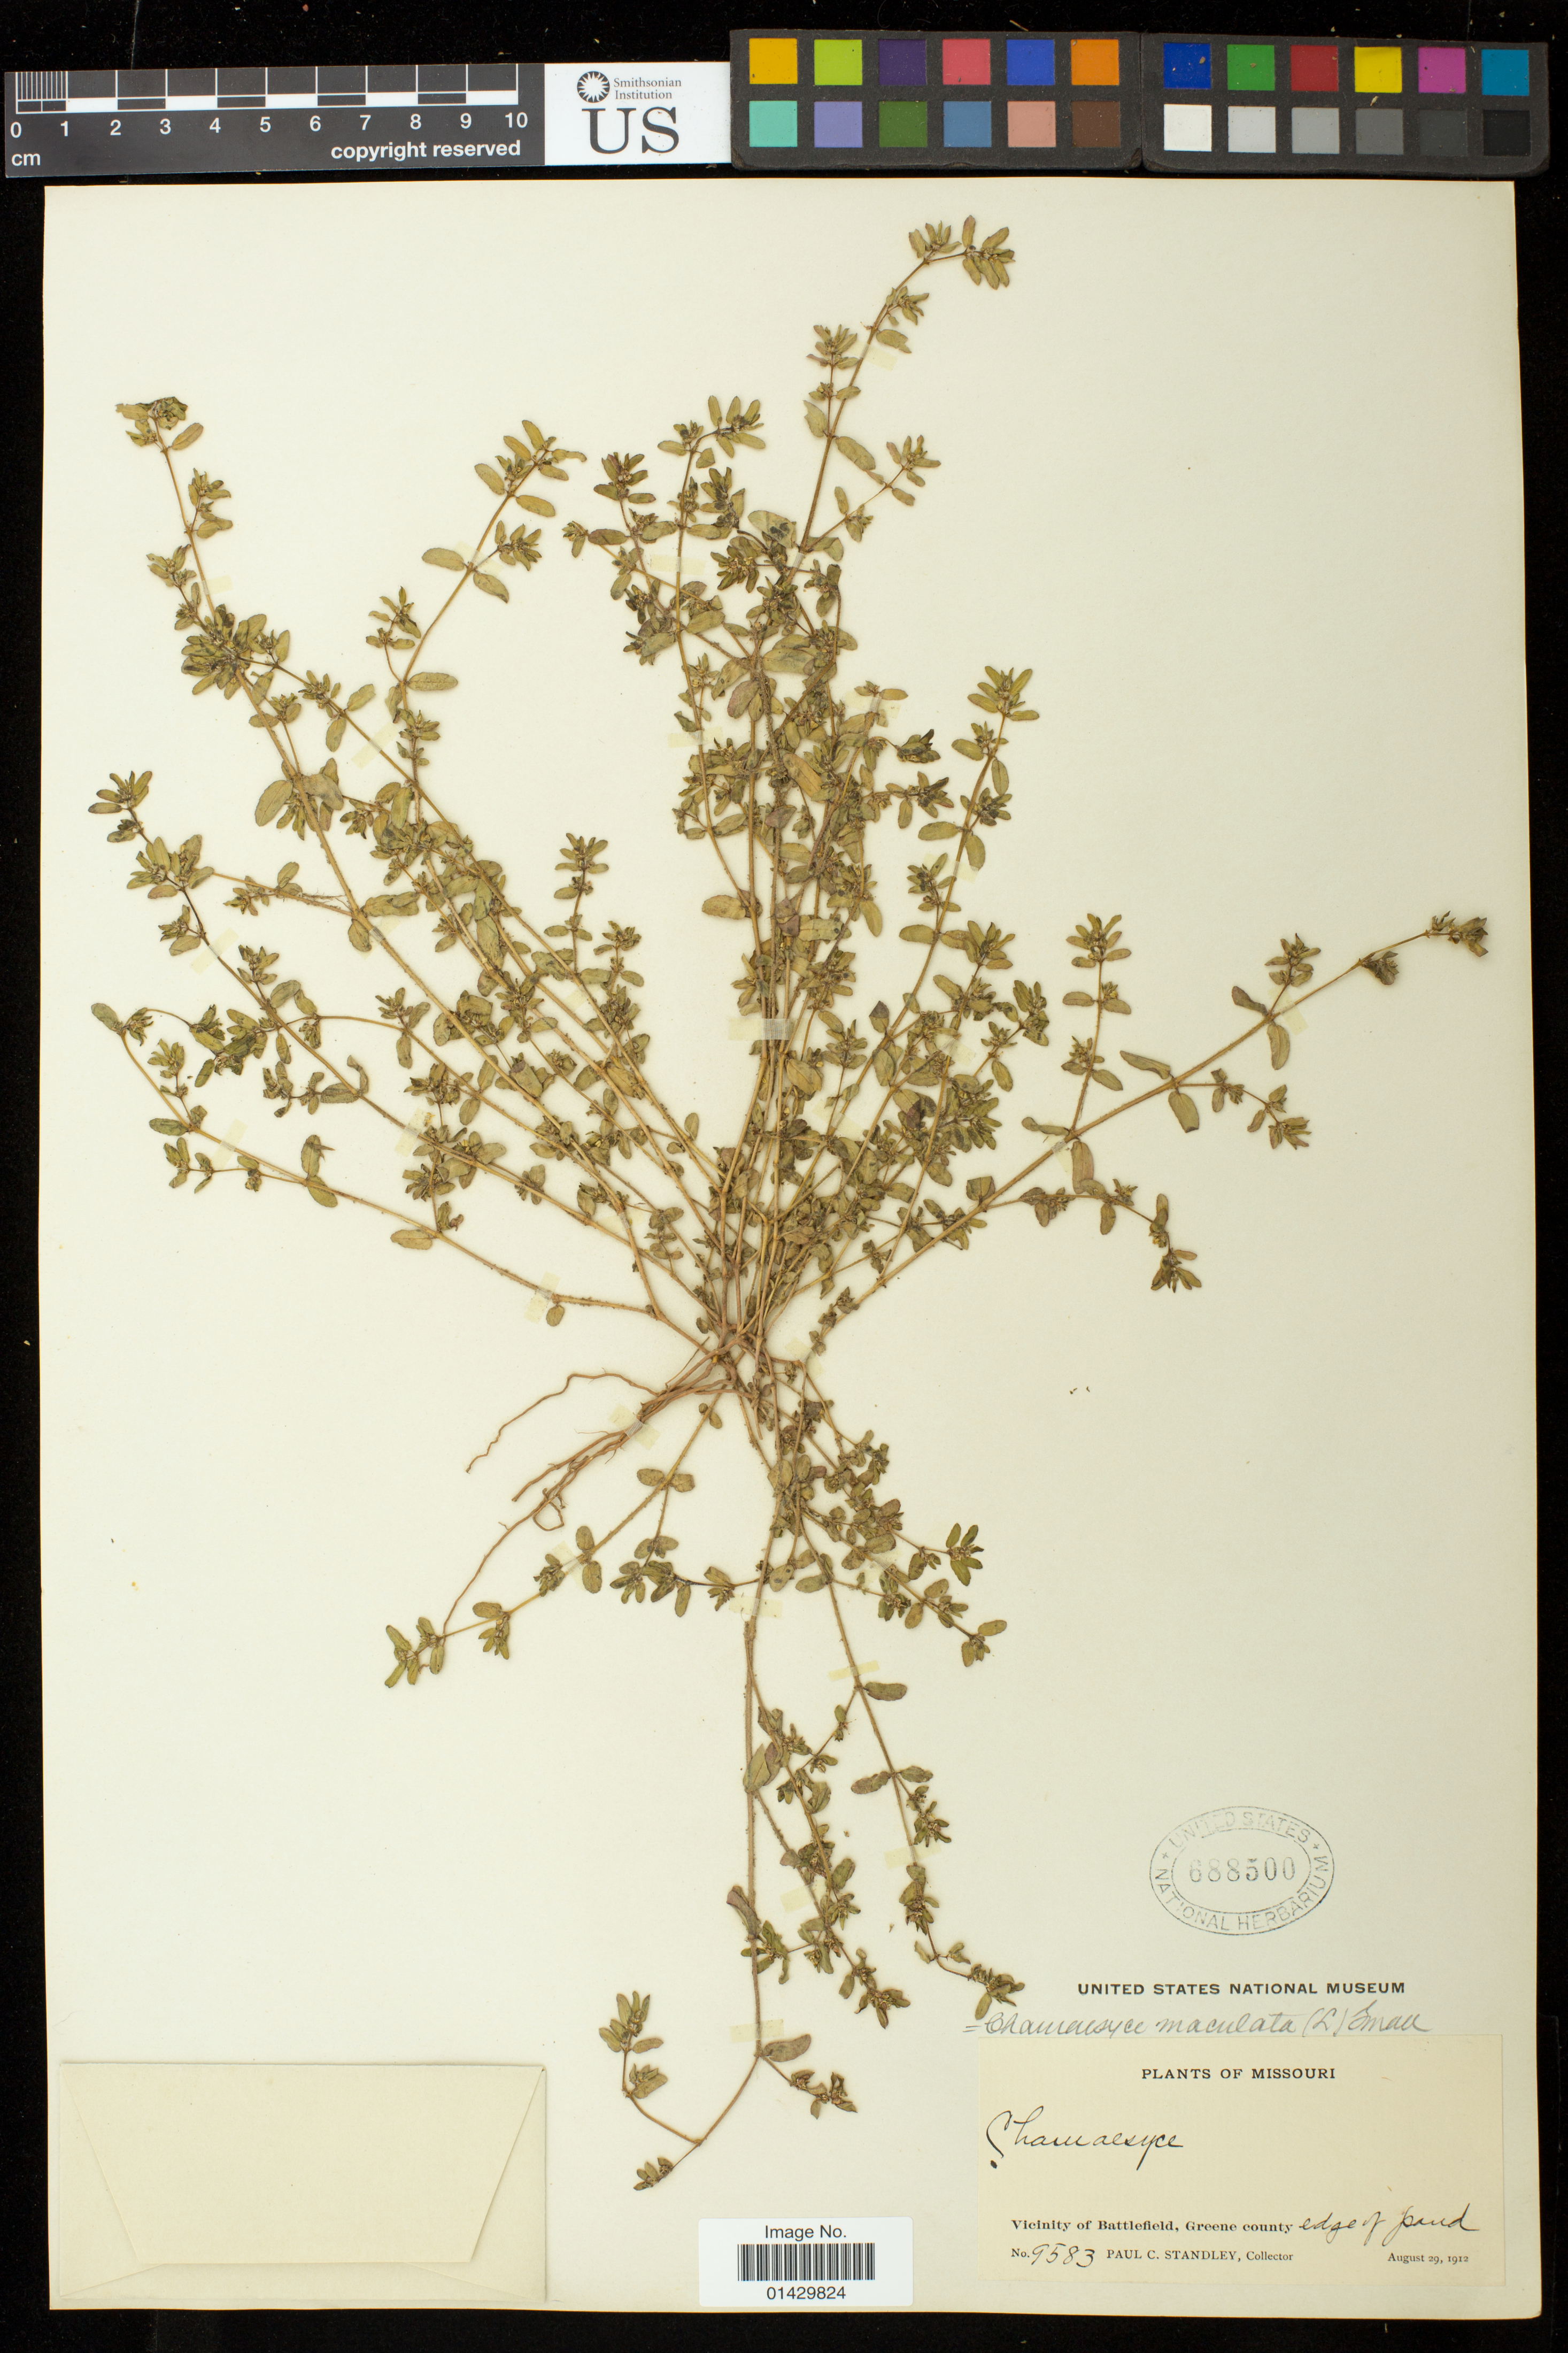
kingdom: Plantae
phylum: Tracheophyta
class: Magnoliopsida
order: Malpighiales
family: Euphorbiaceae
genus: Euphorbia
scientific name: Euphorbia maculata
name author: L.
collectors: P. C. Standley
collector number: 9583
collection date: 1912-08-29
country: United States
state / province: Missouri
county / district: Greene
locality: Vicinity of Battlefield edge of pond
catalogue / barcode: US 688500